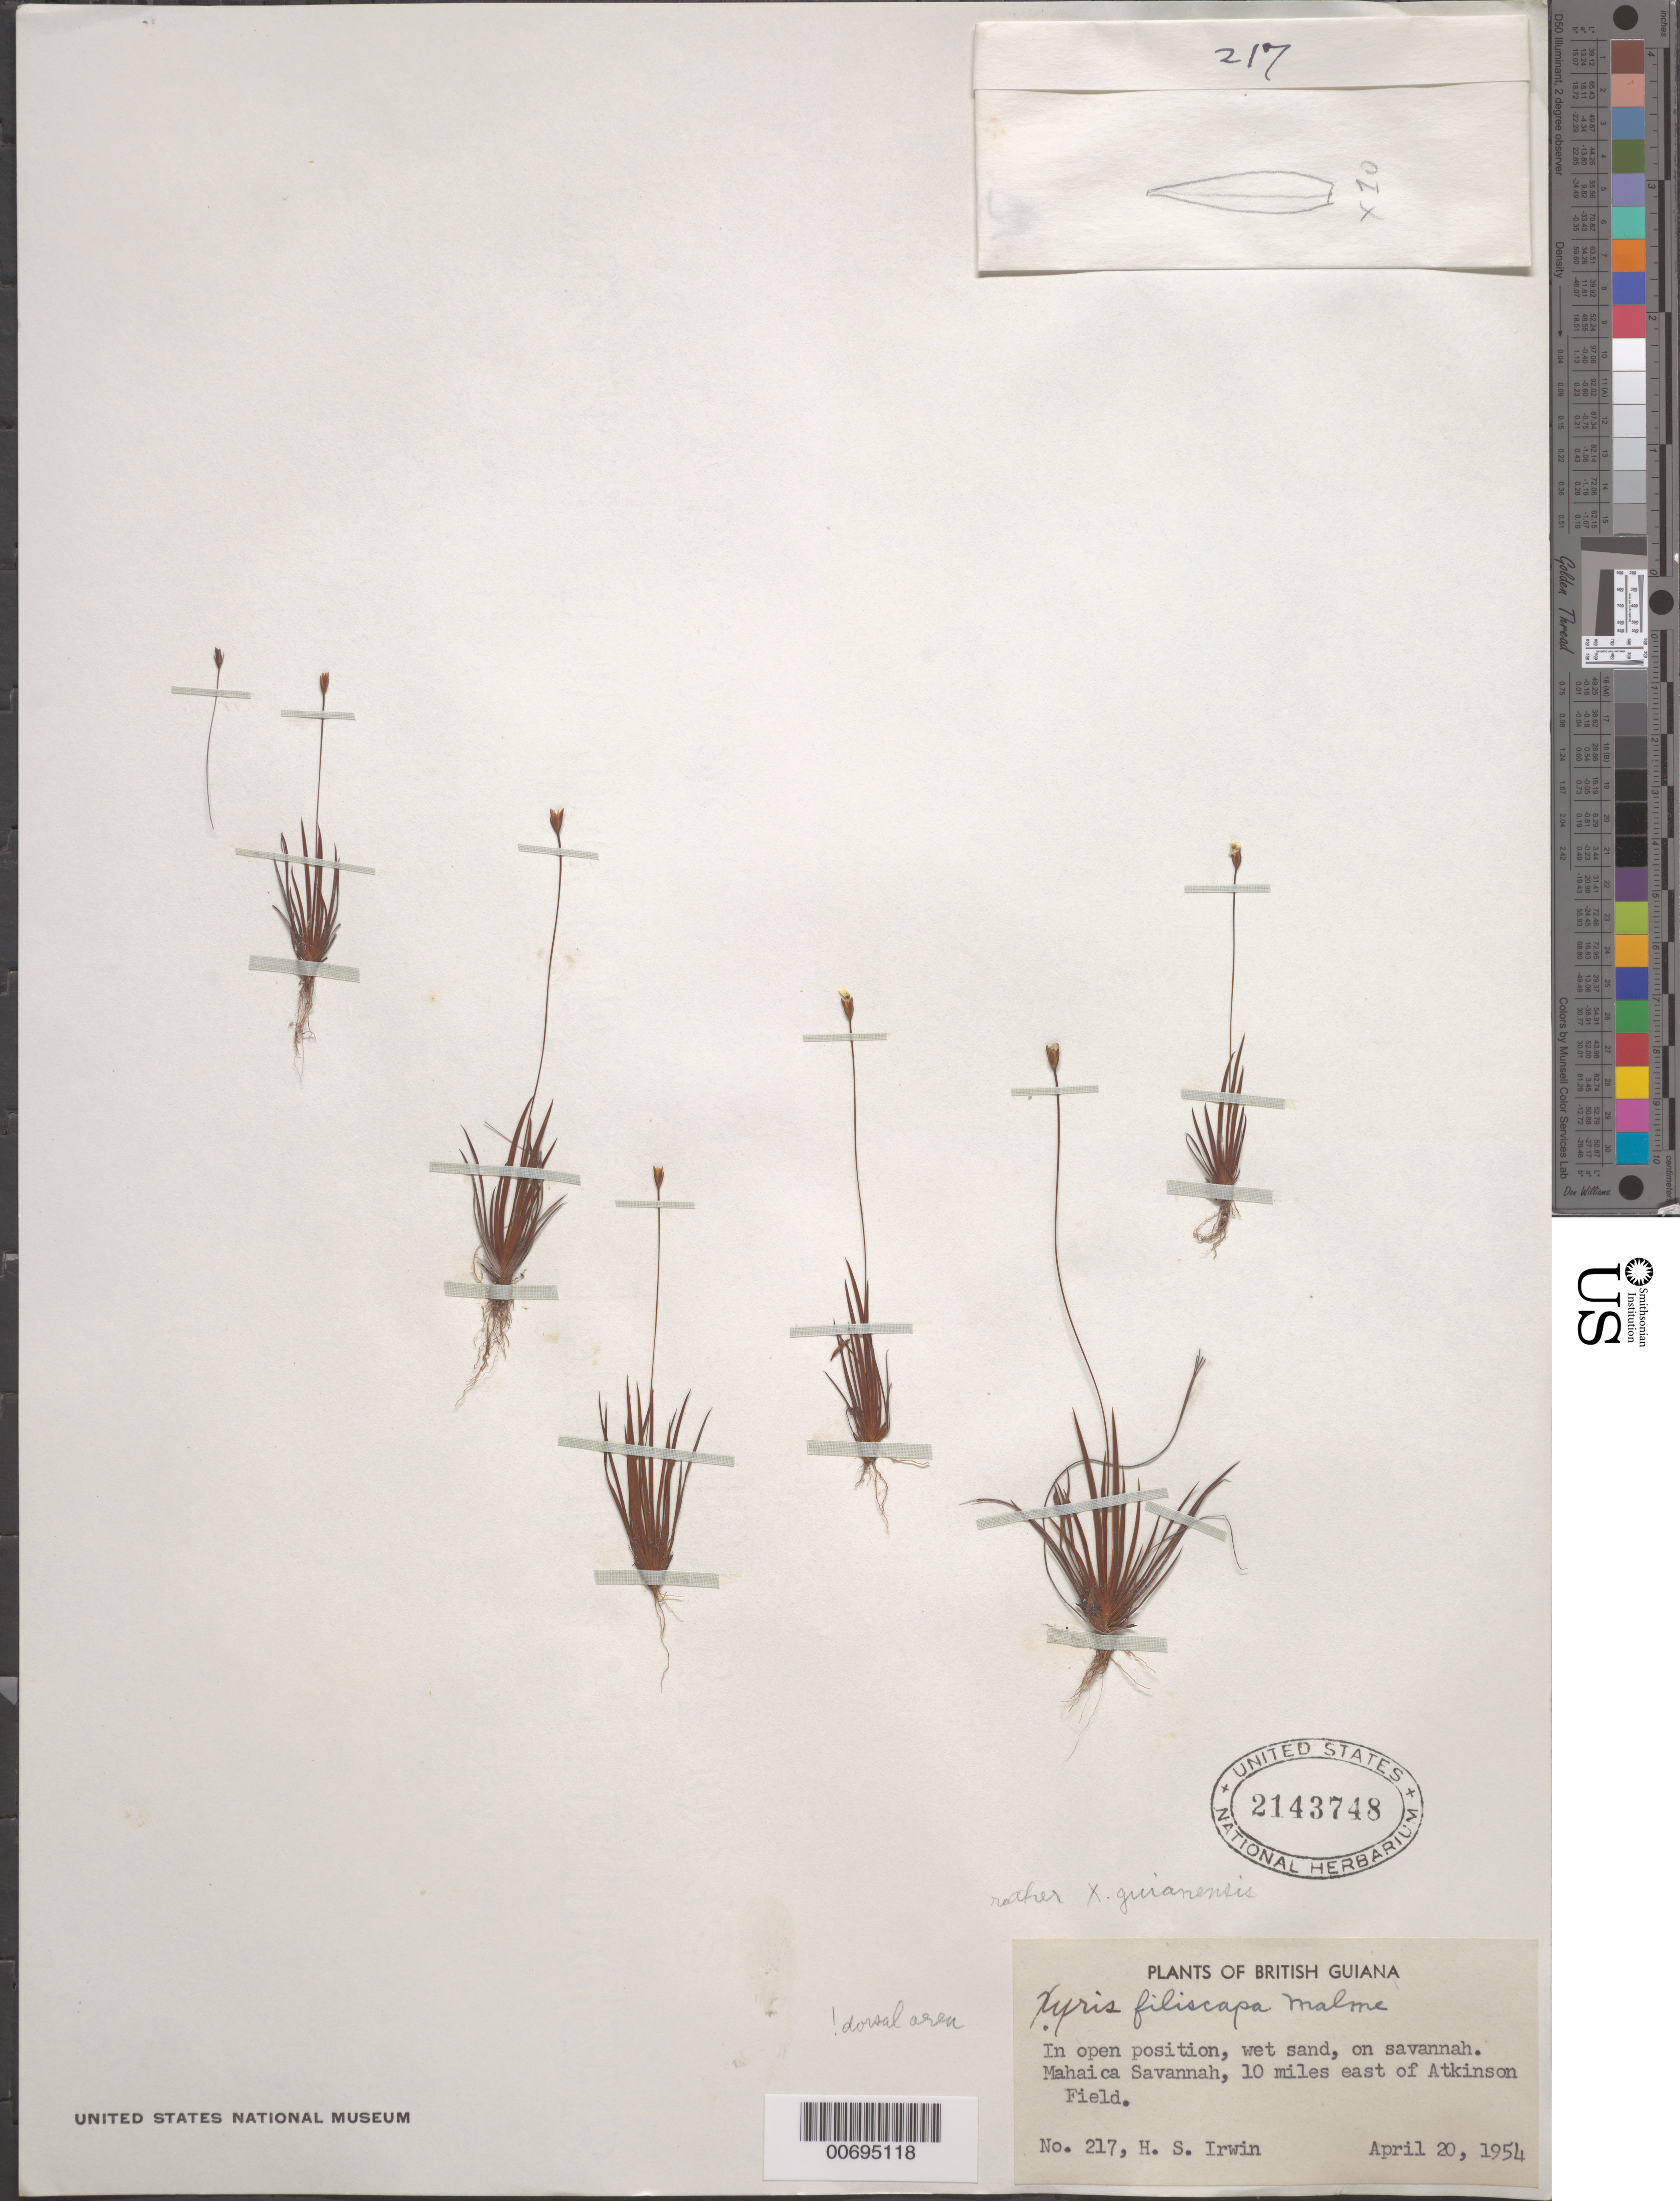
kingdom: Plantae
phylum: Tracheophyta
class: Liliopsida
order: Poales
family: Xyridaceae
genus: Xyris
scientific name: Xyris guianensis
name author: Steud.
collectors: H. Irwin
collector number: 217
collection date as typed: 20-Apr-54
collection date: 1954-04-20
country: Guyana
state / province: Demerara-Mahaica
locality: Mahaica Savannah, 10 miles east of Atkinson Field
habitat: Open position; wet sand, on savannah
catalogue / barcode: US 2143748